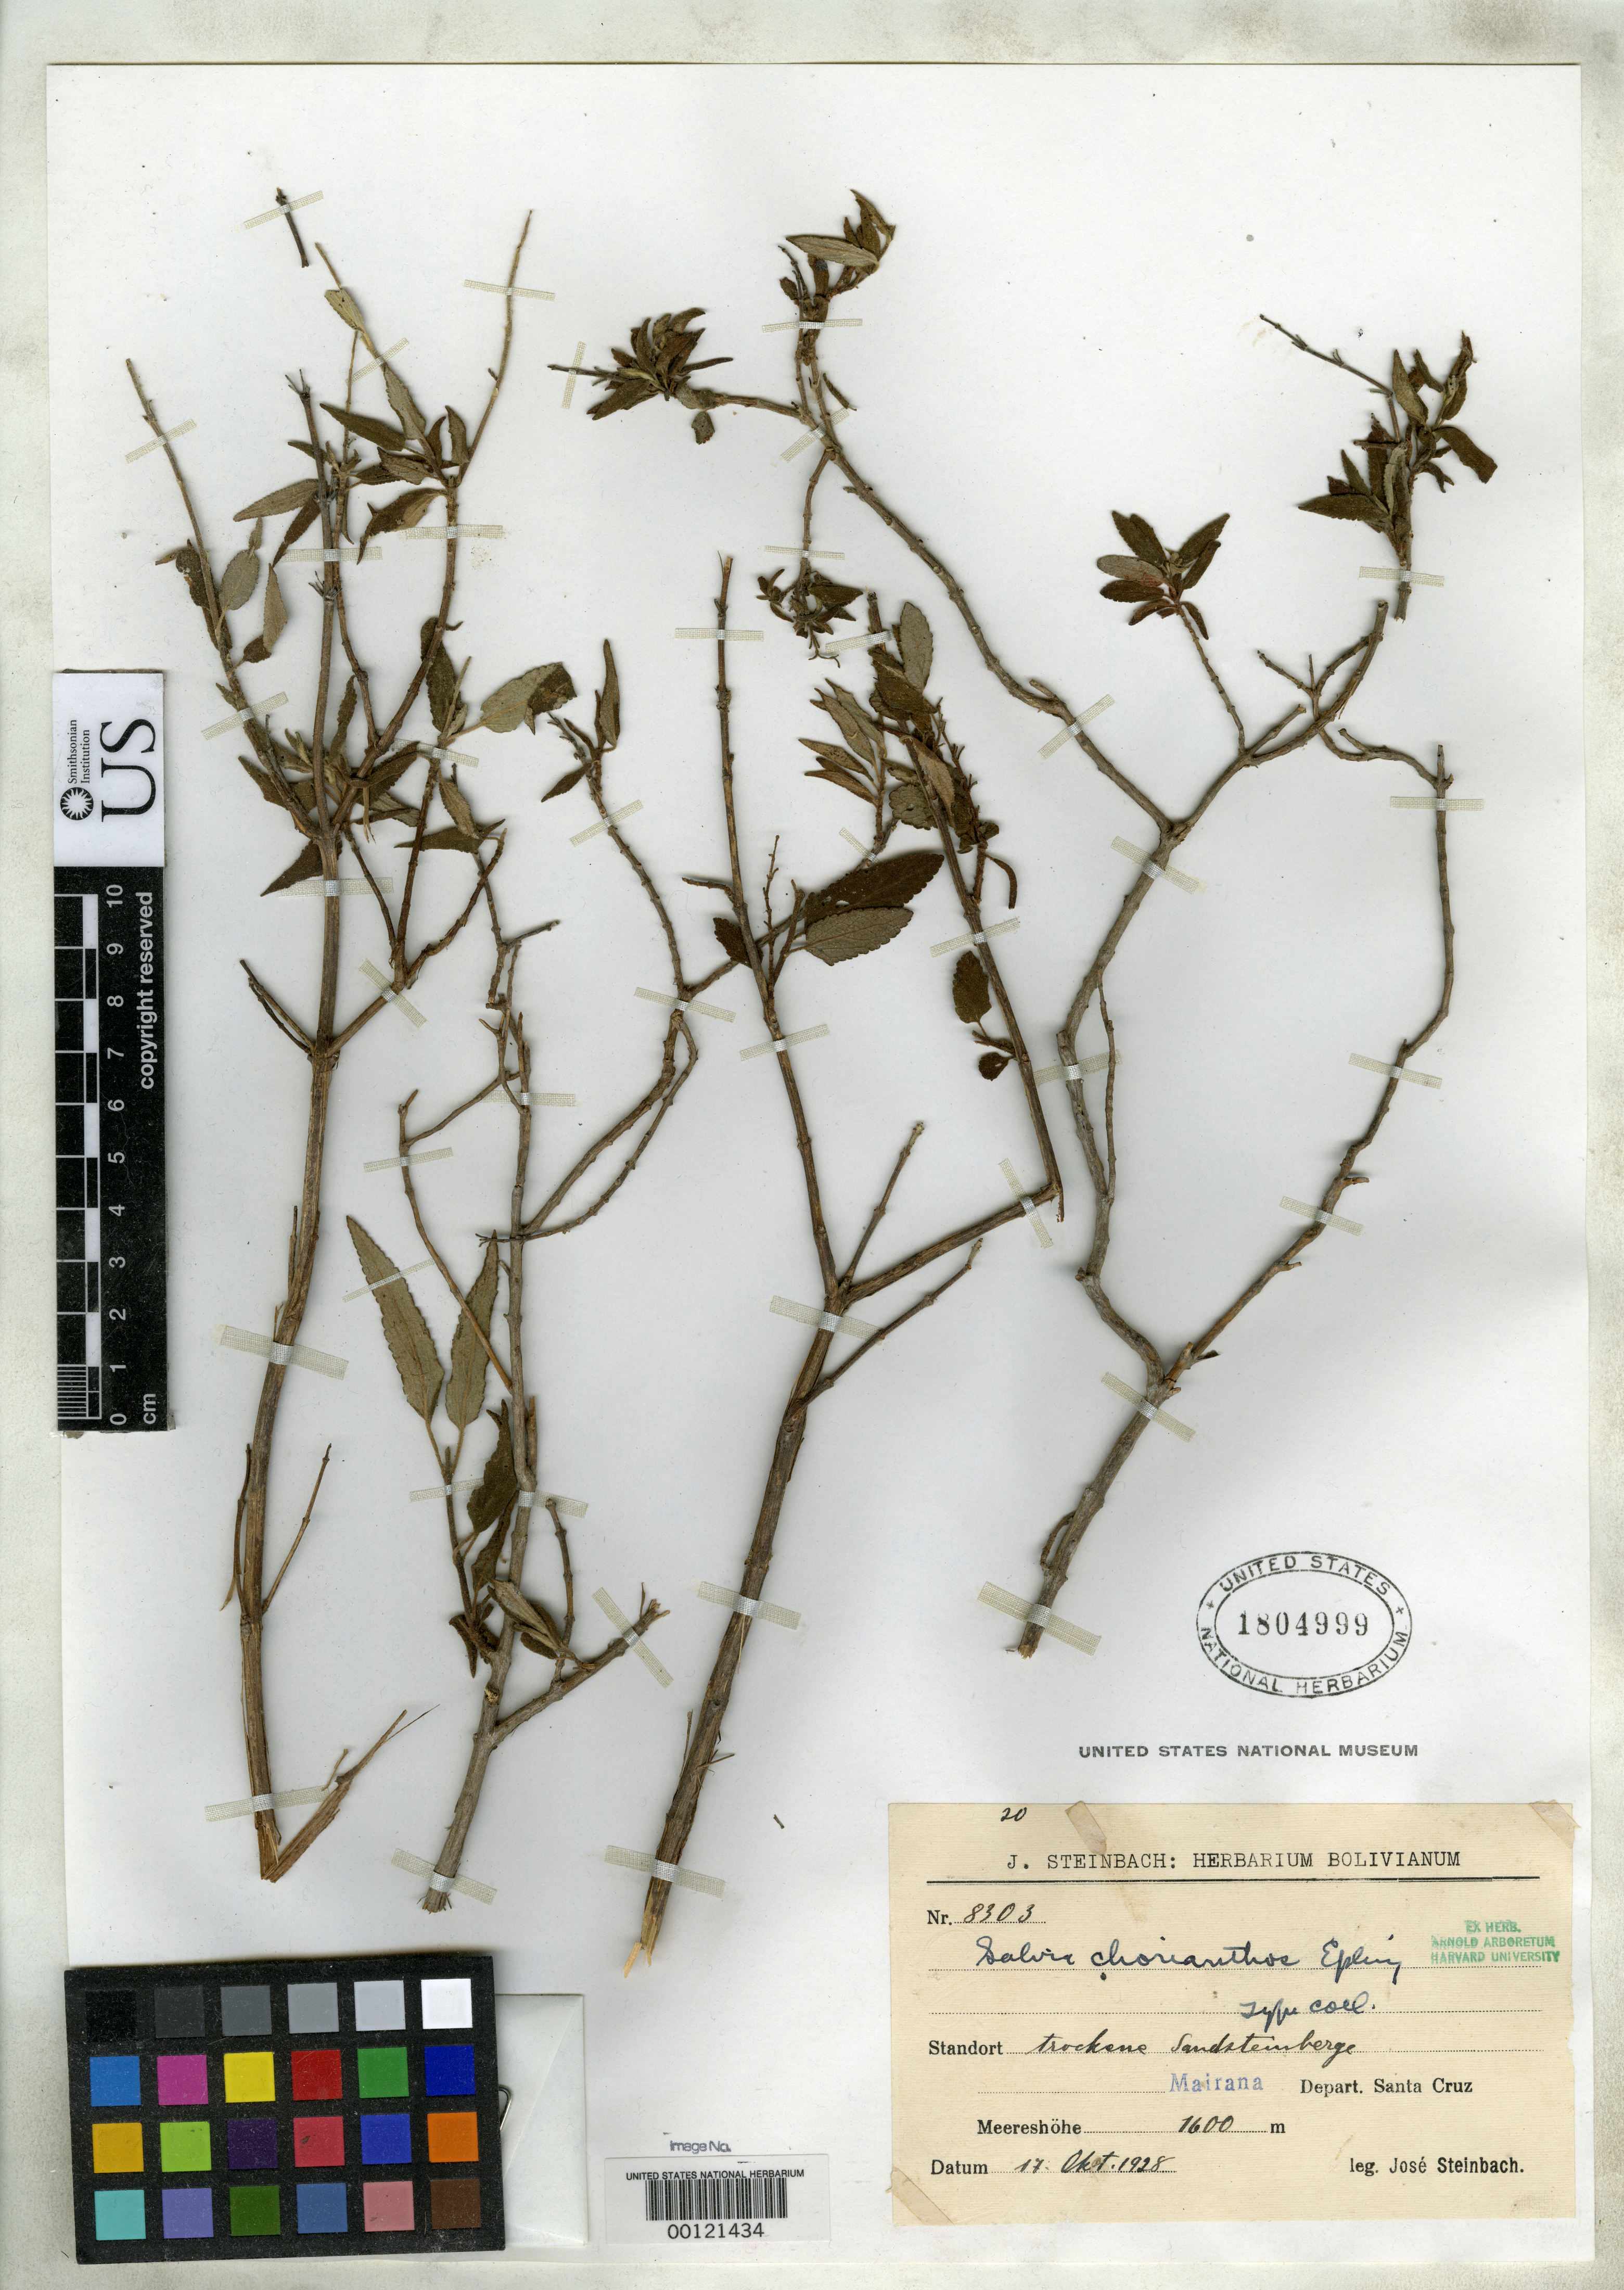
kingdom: Plantae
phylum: Tracheophyta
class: Magnoliopsida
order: Lamiales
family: Lamiaceae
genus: Salvia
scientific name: Salvia chorianthos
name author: Epling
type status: Isotype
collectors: J. Steinbach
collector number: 8303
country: Bolivia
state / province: Santa Cruz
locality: Mariana.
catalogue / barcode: US 1804999